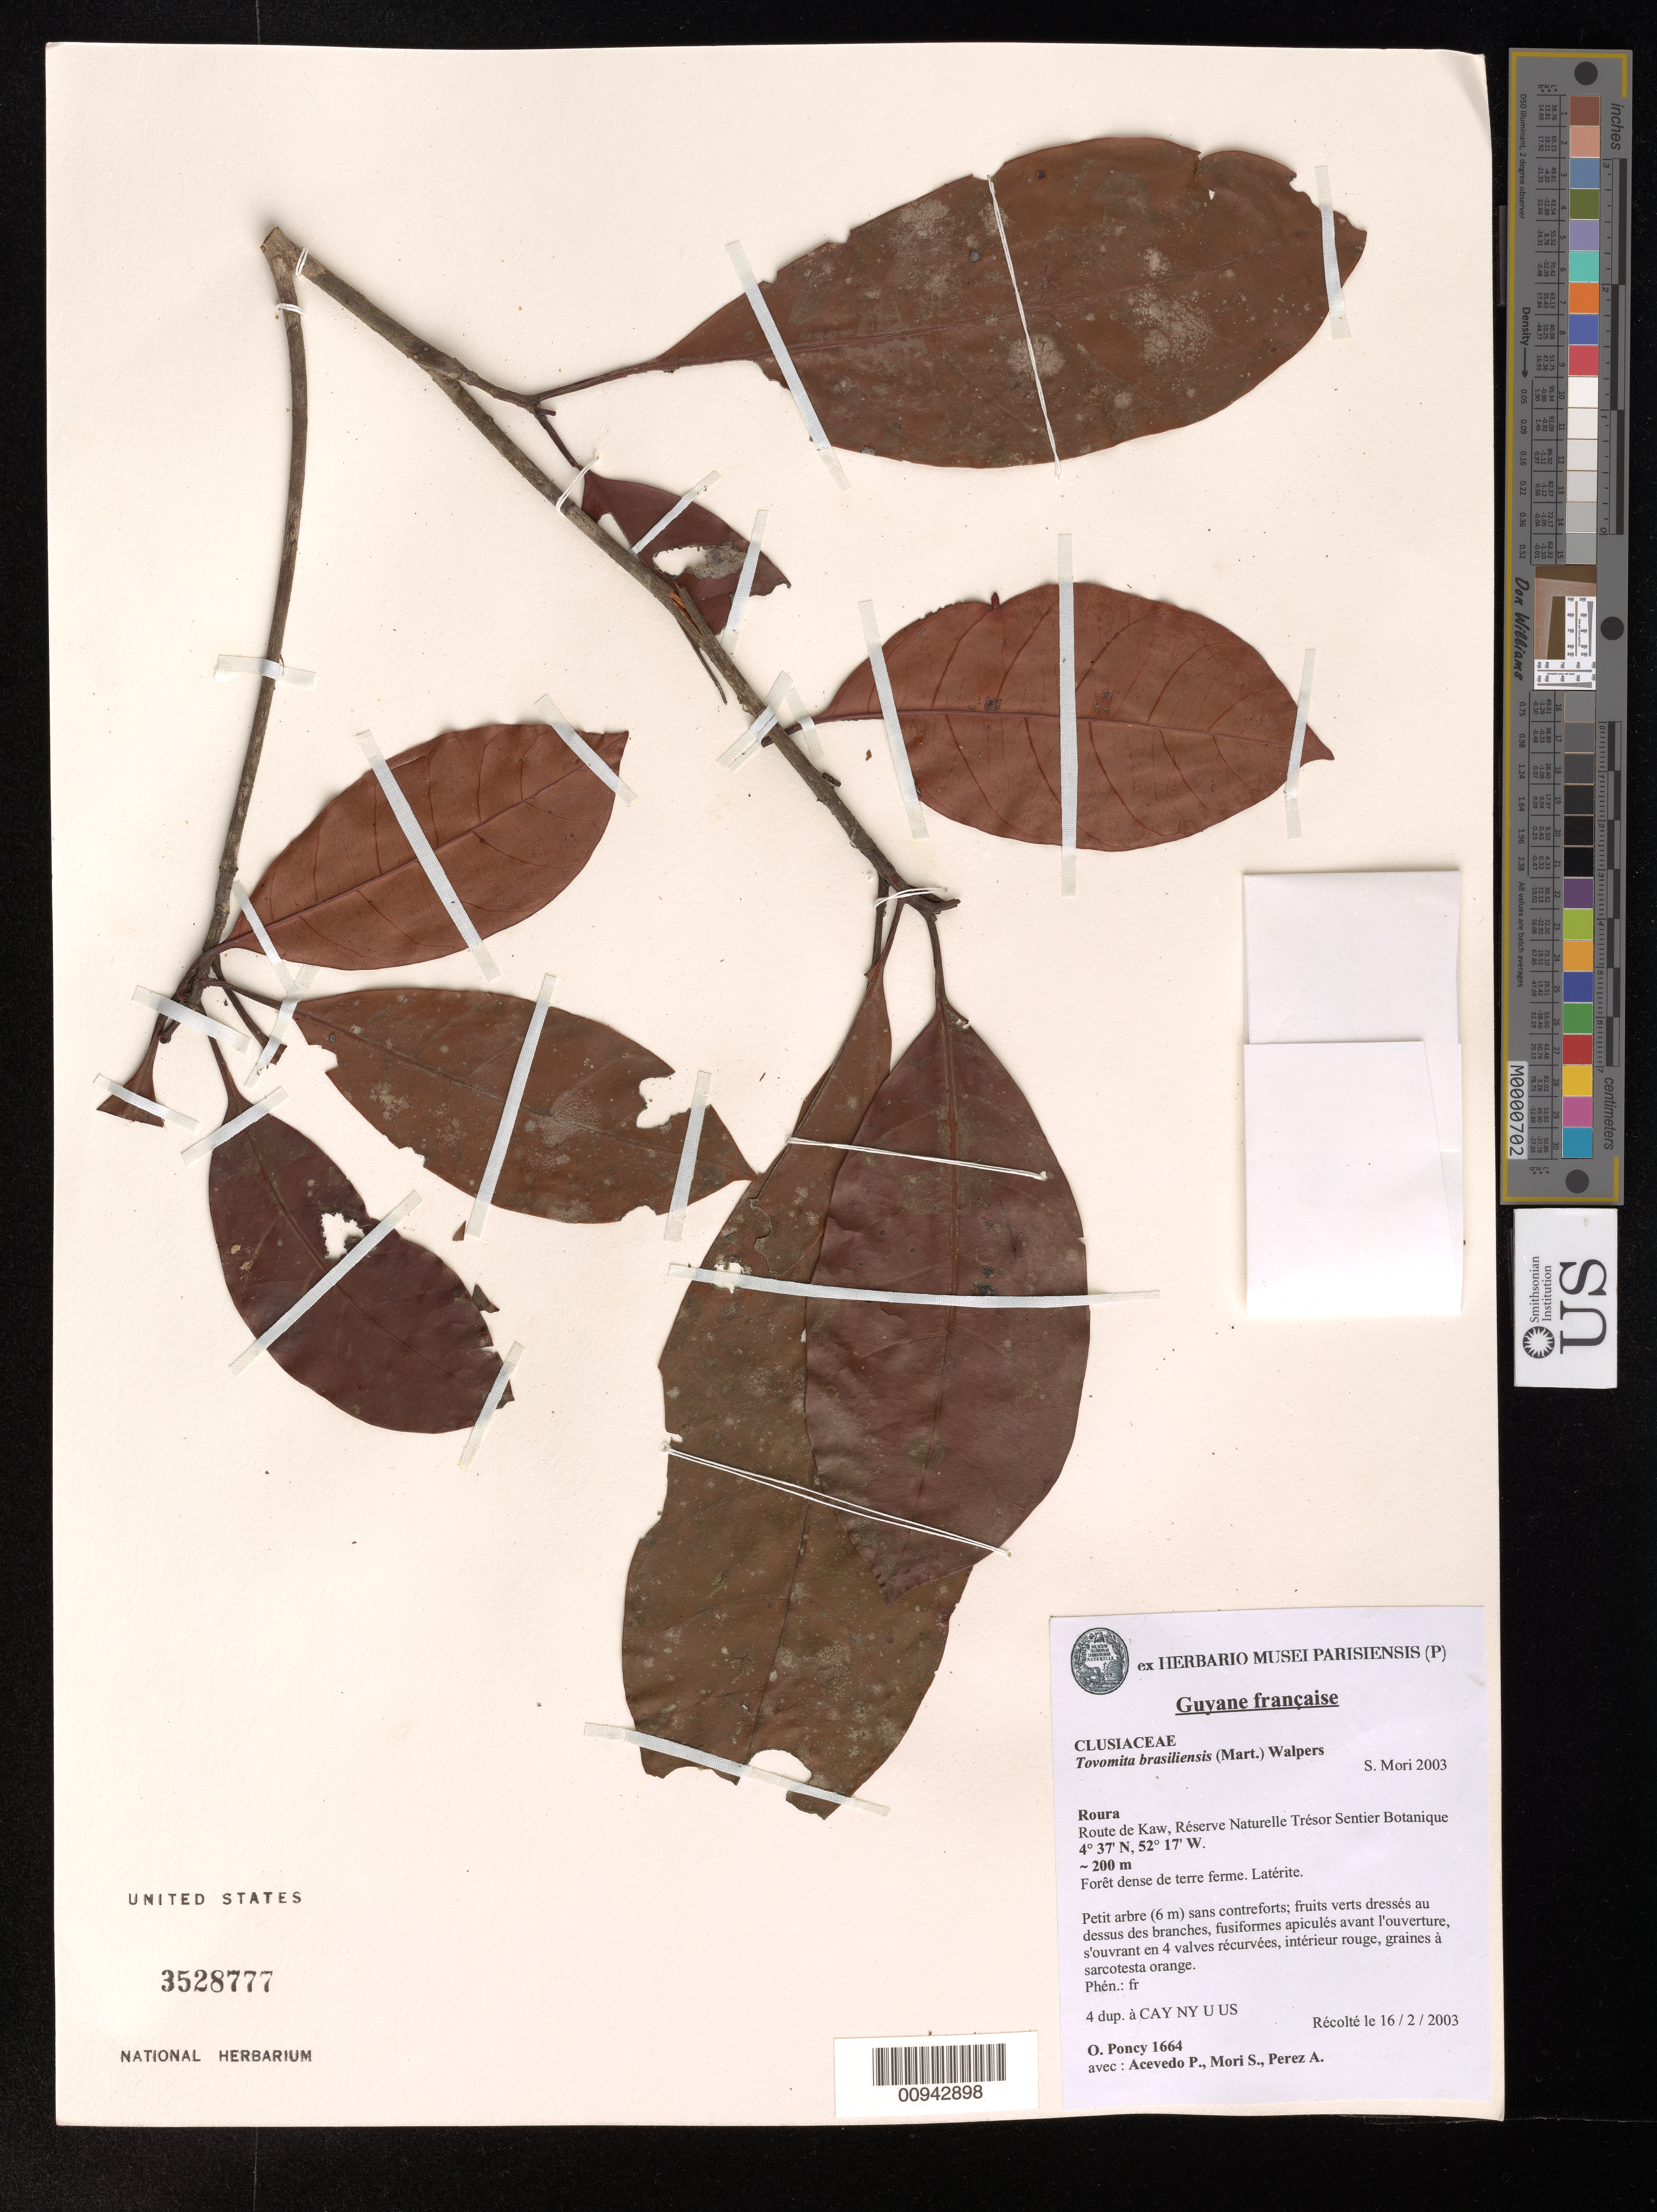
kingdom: Plantae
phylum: Tracheophyta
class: Magnoliopsida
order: Malpighiales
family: Clusiaceae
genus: Tovomita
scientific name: Tovomita brasiliensis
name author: (Mart.) Walp.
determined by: Mori, Scott A.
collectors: O. Poncy, P. Acevedo-Rodr., S. Mori & A. Perez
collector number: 1664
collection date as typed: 16-Feb-03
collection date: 2003-02-16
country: French Guiana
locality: Roura. Route de kaw, Réserve Naturelle Trésor Sentier Botanique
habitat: Foret dense de terre ferme. Laterite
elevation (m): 200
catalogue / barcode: US 3528777